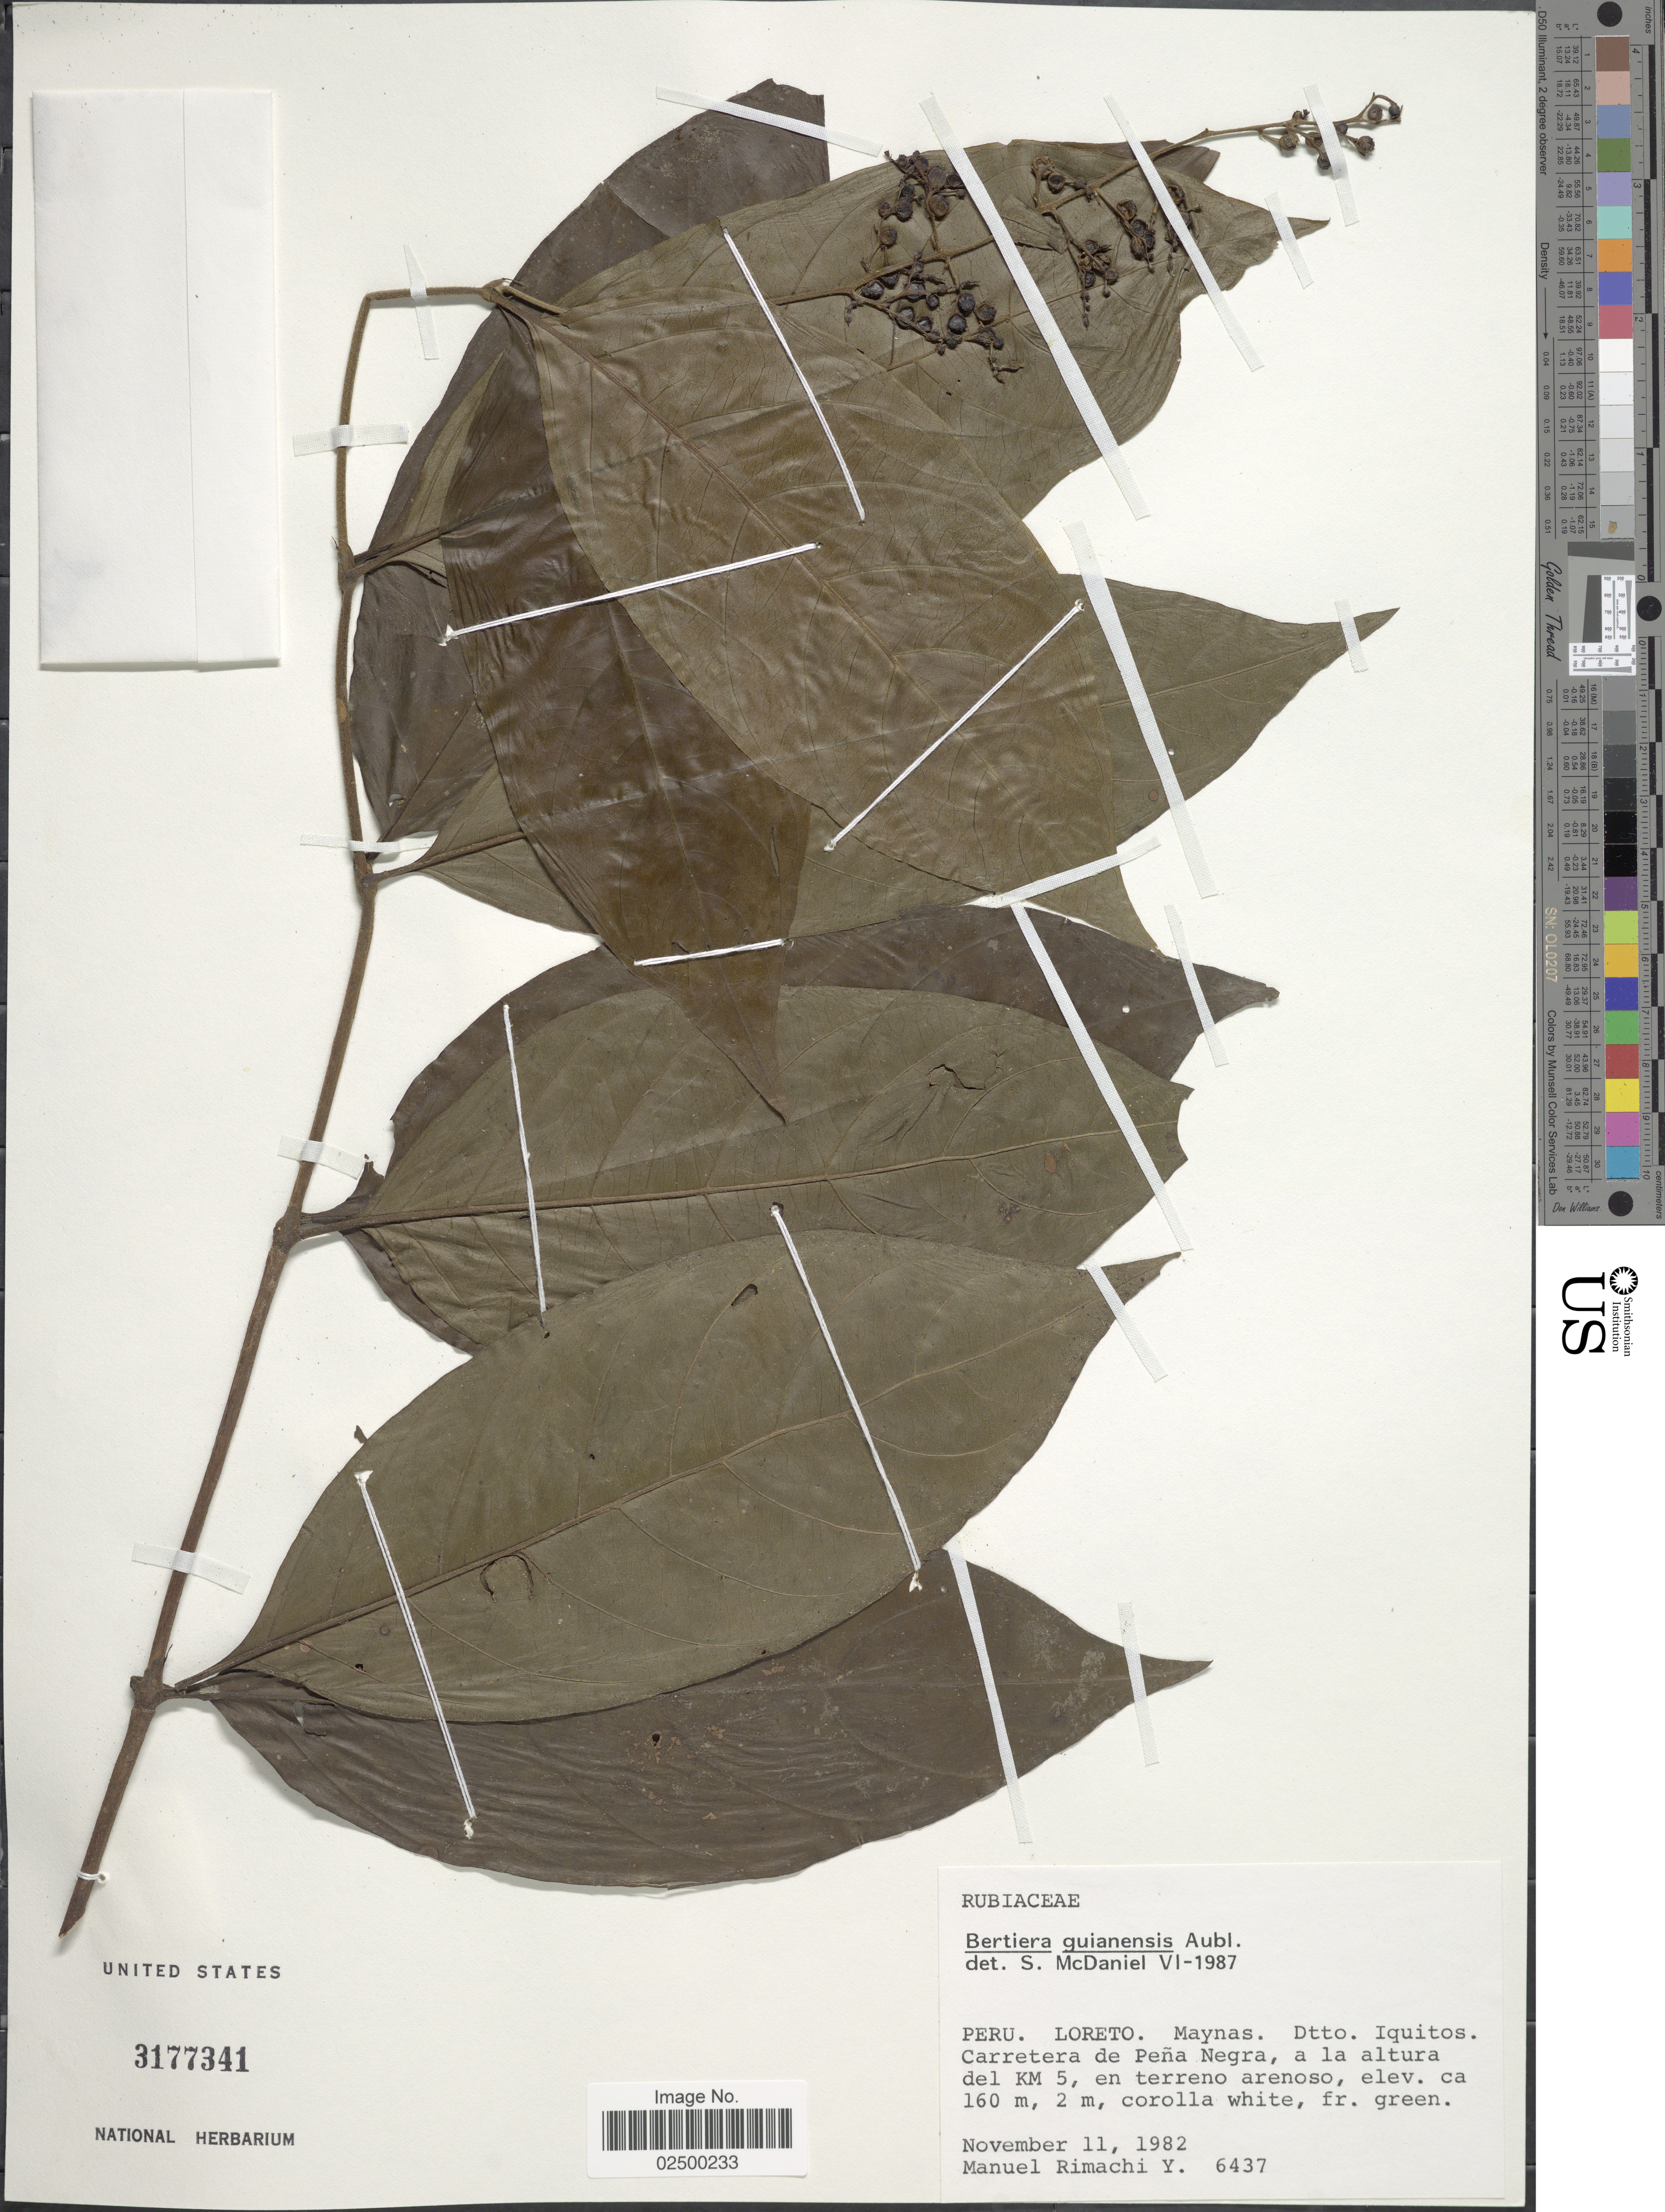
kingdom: Plantae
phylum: Tracheophyta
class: Magnoliopsida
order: Gentianales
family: Rubiaceae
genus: Bertiera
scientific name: Bertiera guianensis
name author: Aubl.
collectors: M. Rimachi Y.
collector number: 6437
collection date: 1982-11-11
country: Peru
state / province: Loreto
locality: Maynas, Dtto. Iquitos, Carretera de Pena Negra, a la altura del Km 5, en terreno arenoso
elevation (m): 160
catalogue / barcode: US 3177341